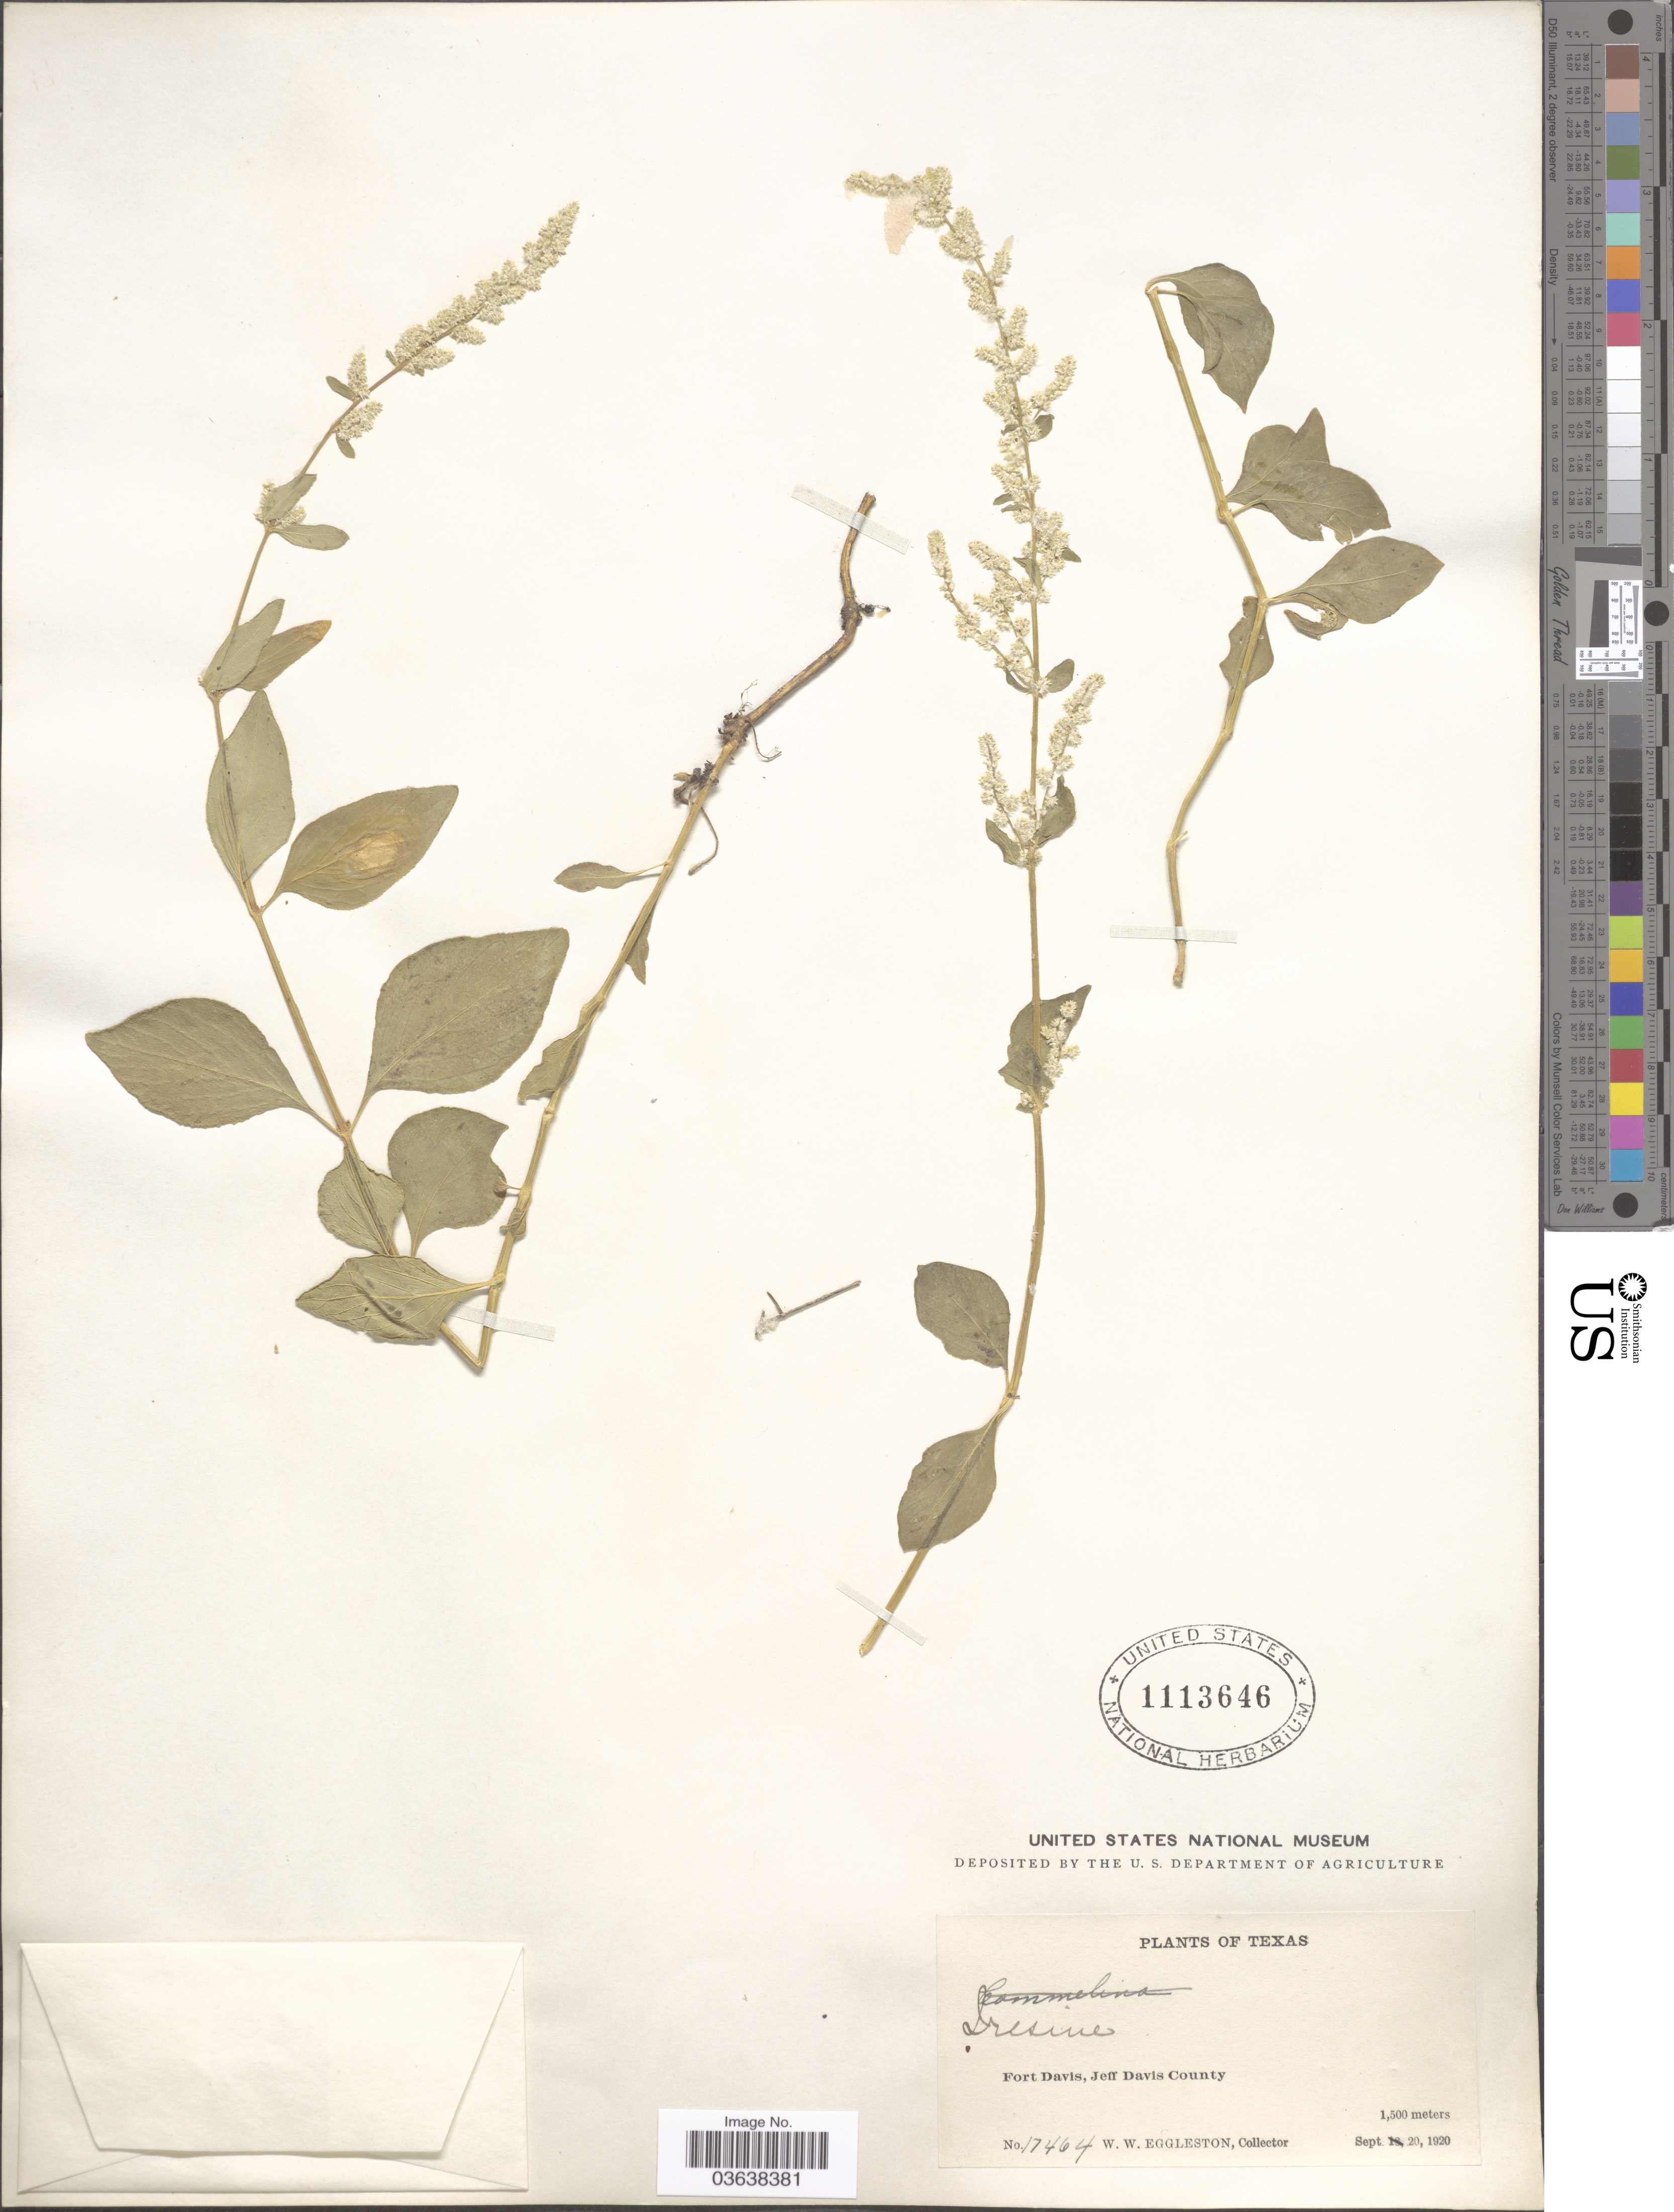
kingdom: Plantae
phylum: Tracheophyta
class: Magnoliopsida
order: Caryophyllales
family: Amaranthaceae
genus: Iresine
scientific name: Iresine heterophylla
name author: Standl.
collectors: W. W. Eggleston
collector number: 17464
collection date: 1920-09-20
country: United States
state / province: Texas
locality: Fort Davis, Jeff Davis County.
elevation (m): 1500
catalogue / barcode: US 1113646